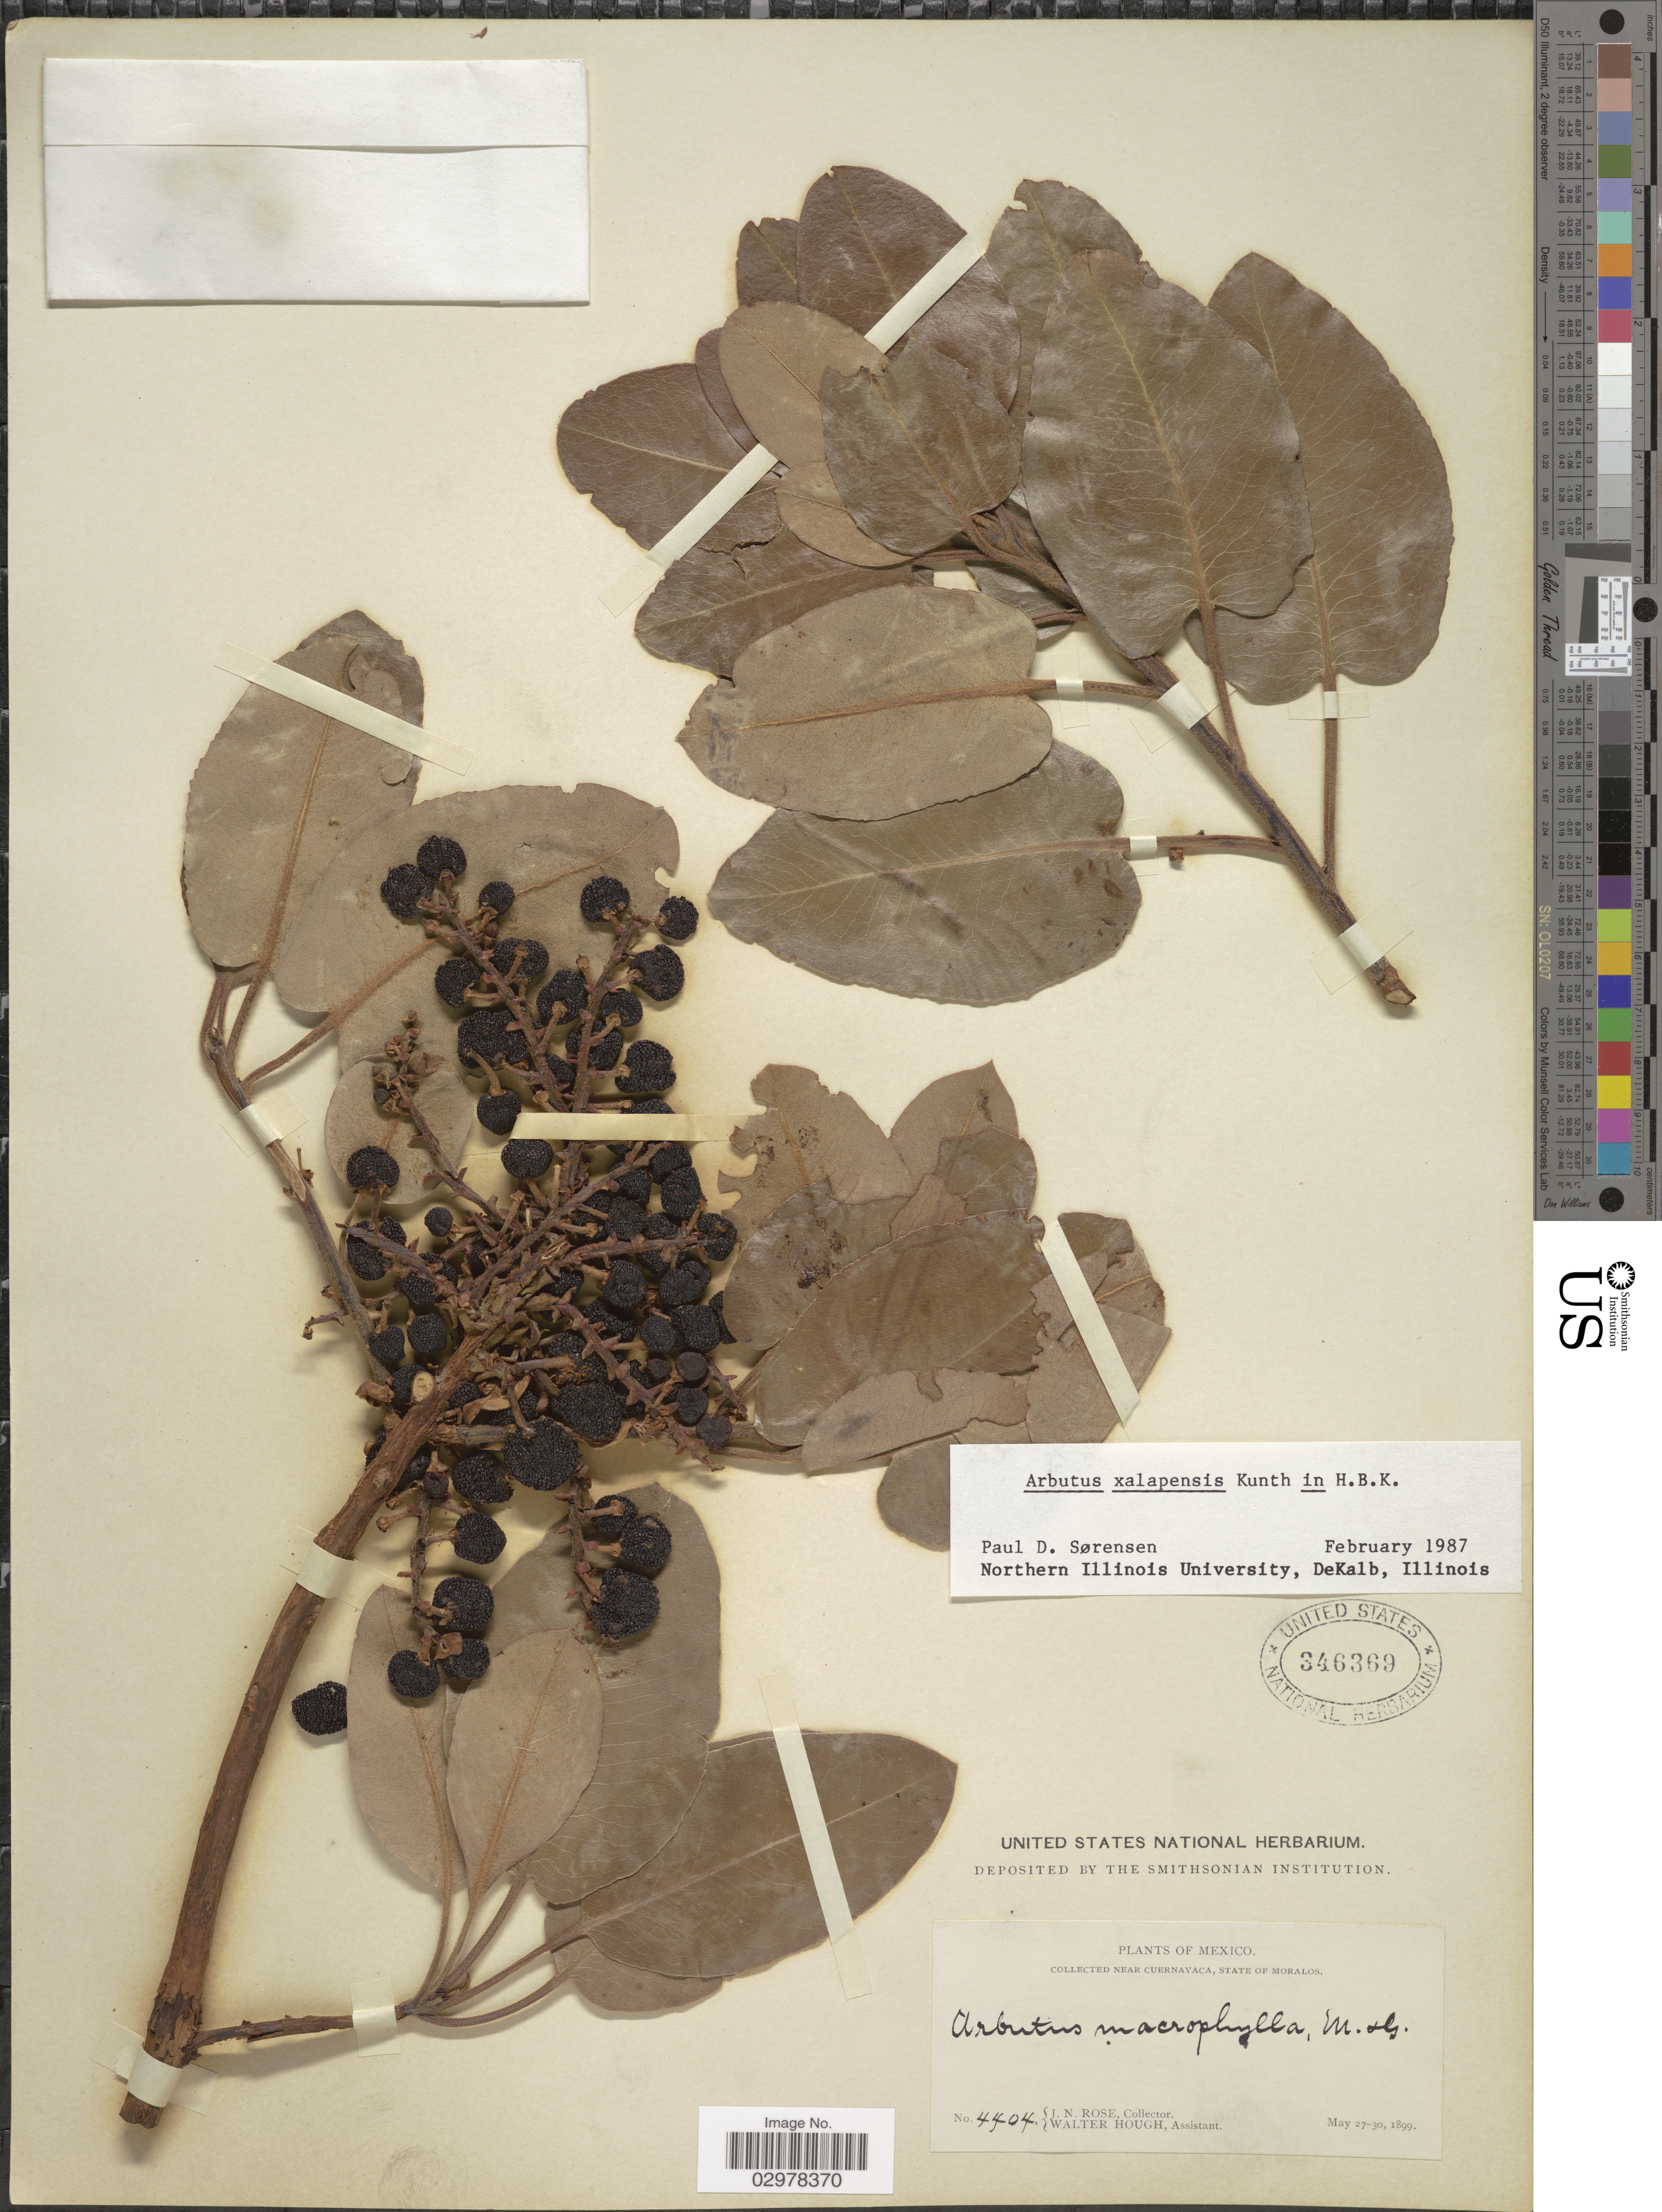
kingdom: Plantae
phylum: Tracheophyta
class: Magnoliopsida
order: Ericales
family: Ericaceae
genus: Arbutus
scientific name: Arbutus xalapensis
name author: Kunth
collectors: J. N. Rose & W. Hough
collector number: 4404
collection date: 1899-05-27/1899-05-30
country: Mexico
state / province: Morelos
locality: Near Cuernavaca, State of Moralos.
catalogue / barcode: US 346369